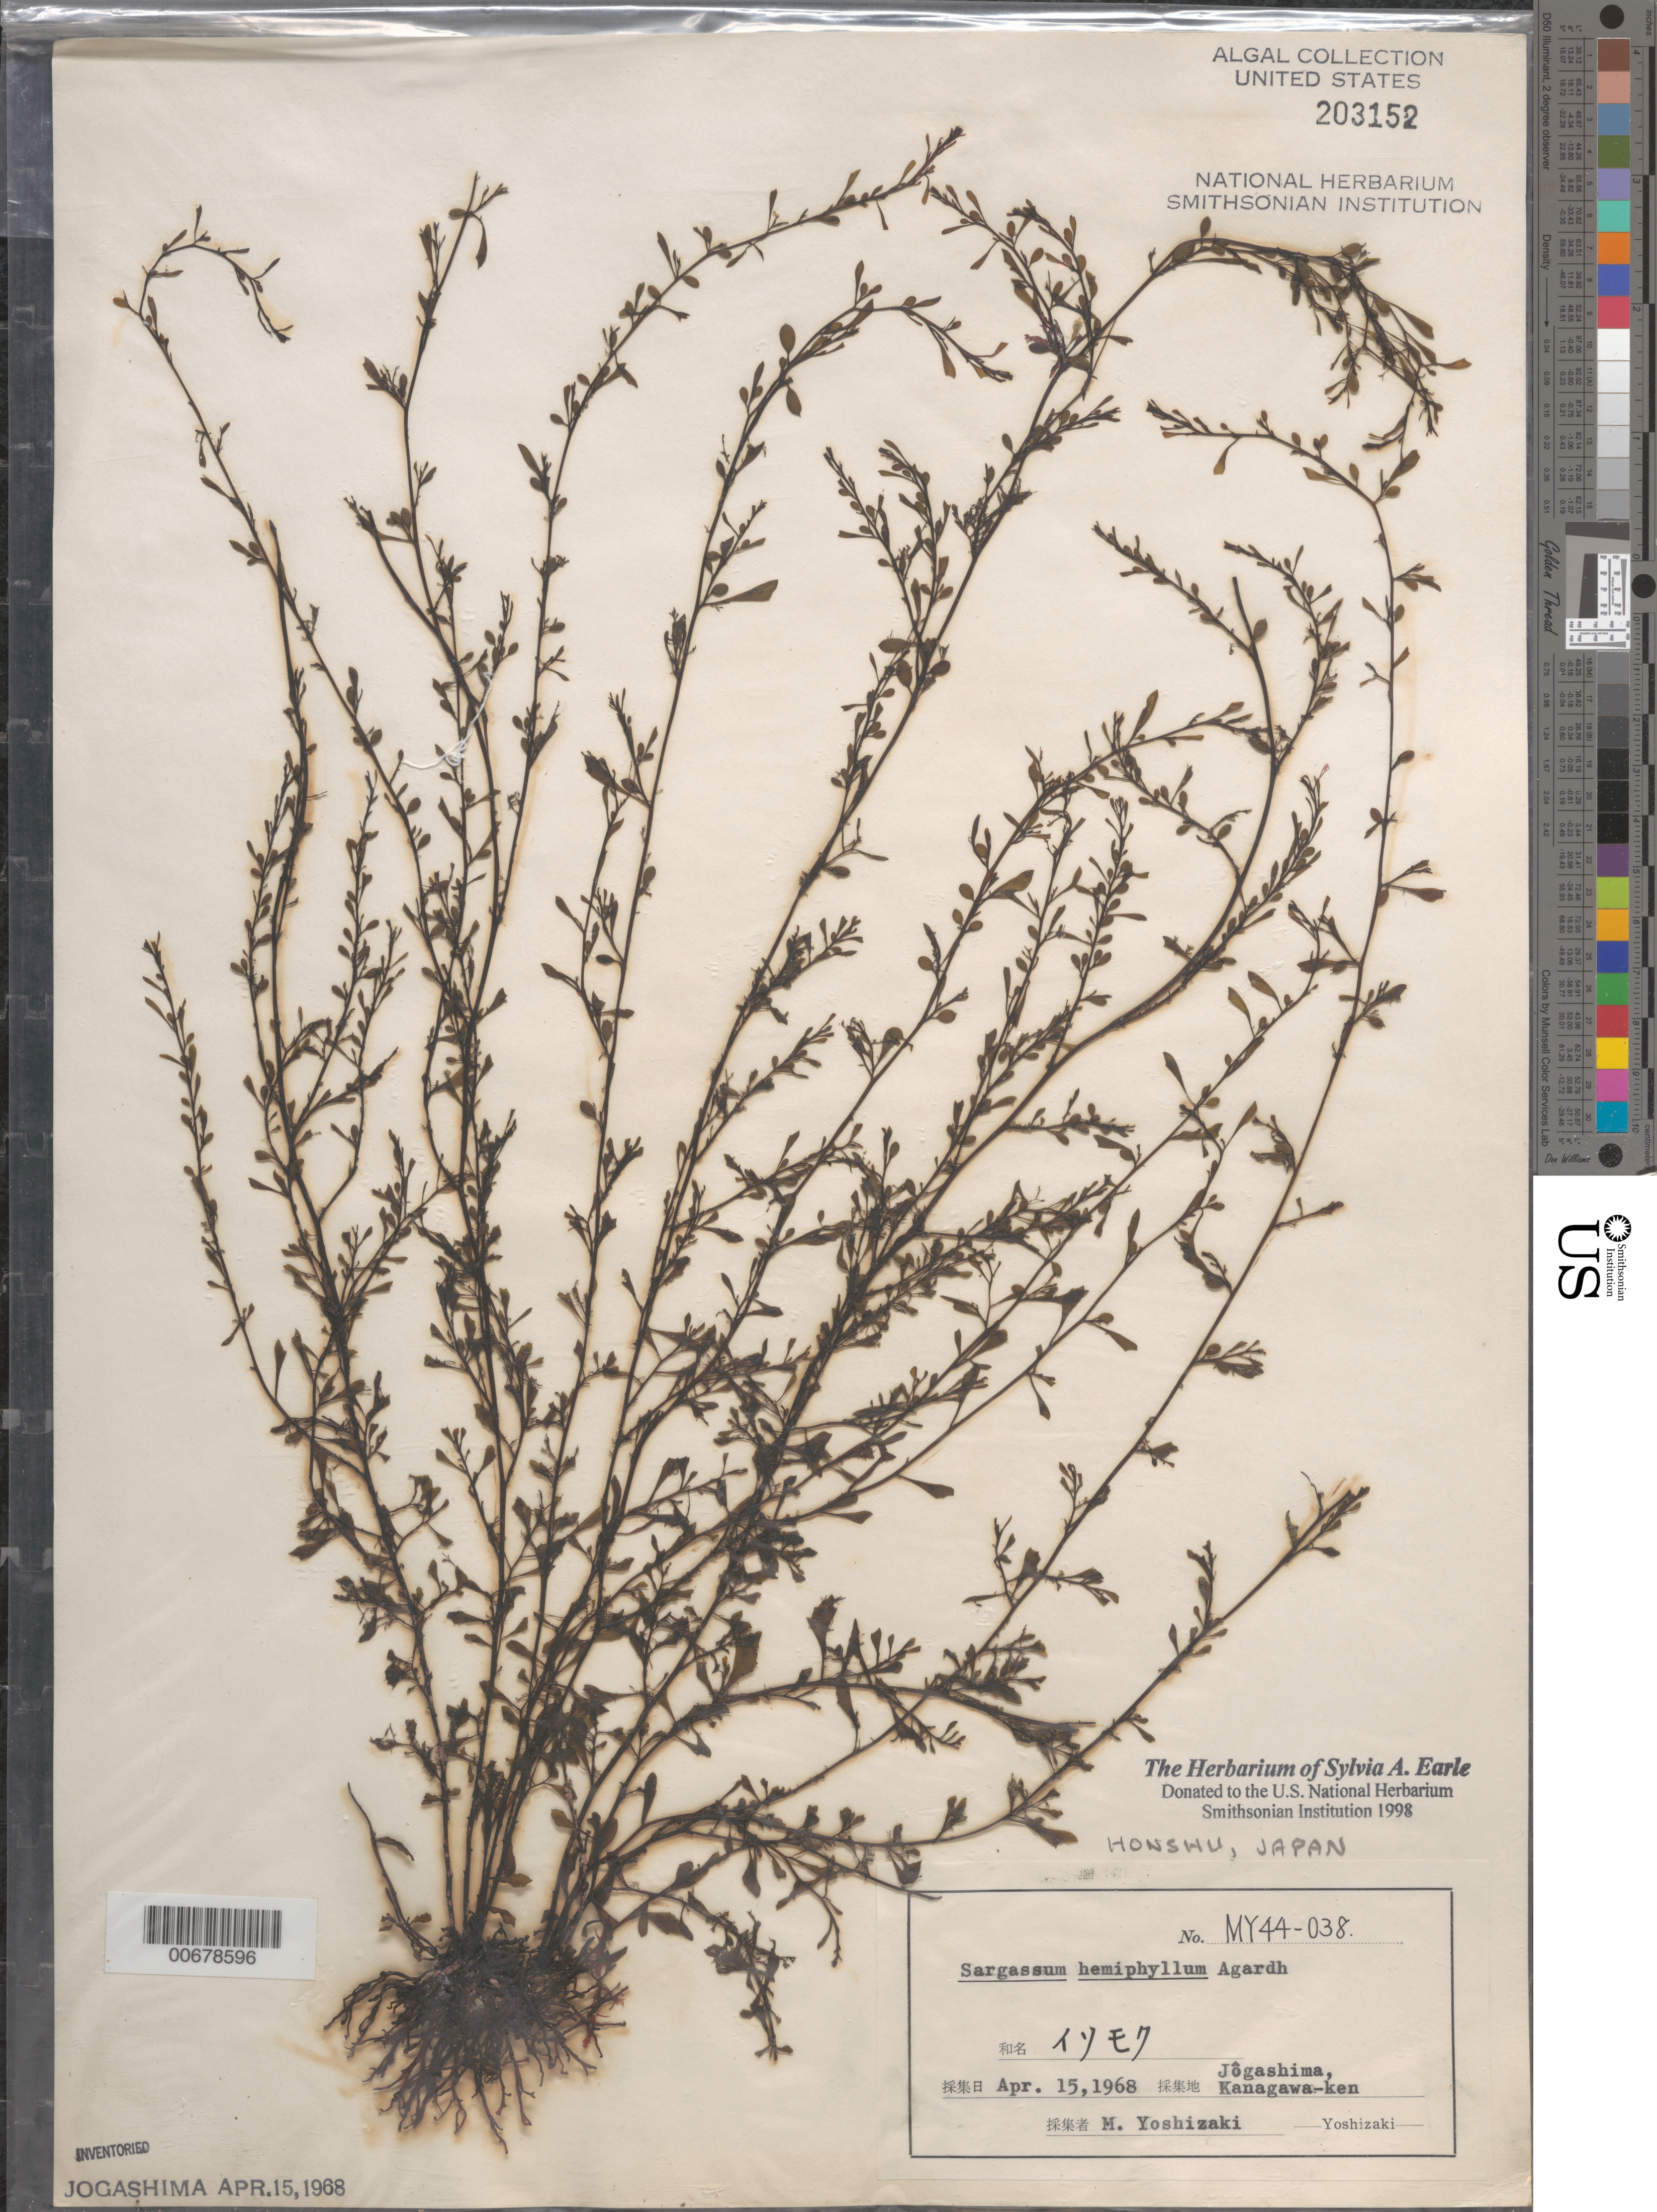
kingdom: Chromista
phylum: Ochrophyta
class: Phaeophyceae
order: Fucales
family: Sargassaceae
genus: Sargassum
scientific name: Sargassum hemiphyllum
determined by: Yoshizaki, M.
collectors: M. Yoshizaki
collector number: MY 44-038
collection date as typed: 15 Apr 1968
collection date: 1968-04-15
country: Japan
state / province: Kanagawa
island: Honshu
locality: Jogashima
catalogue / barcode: US 203152